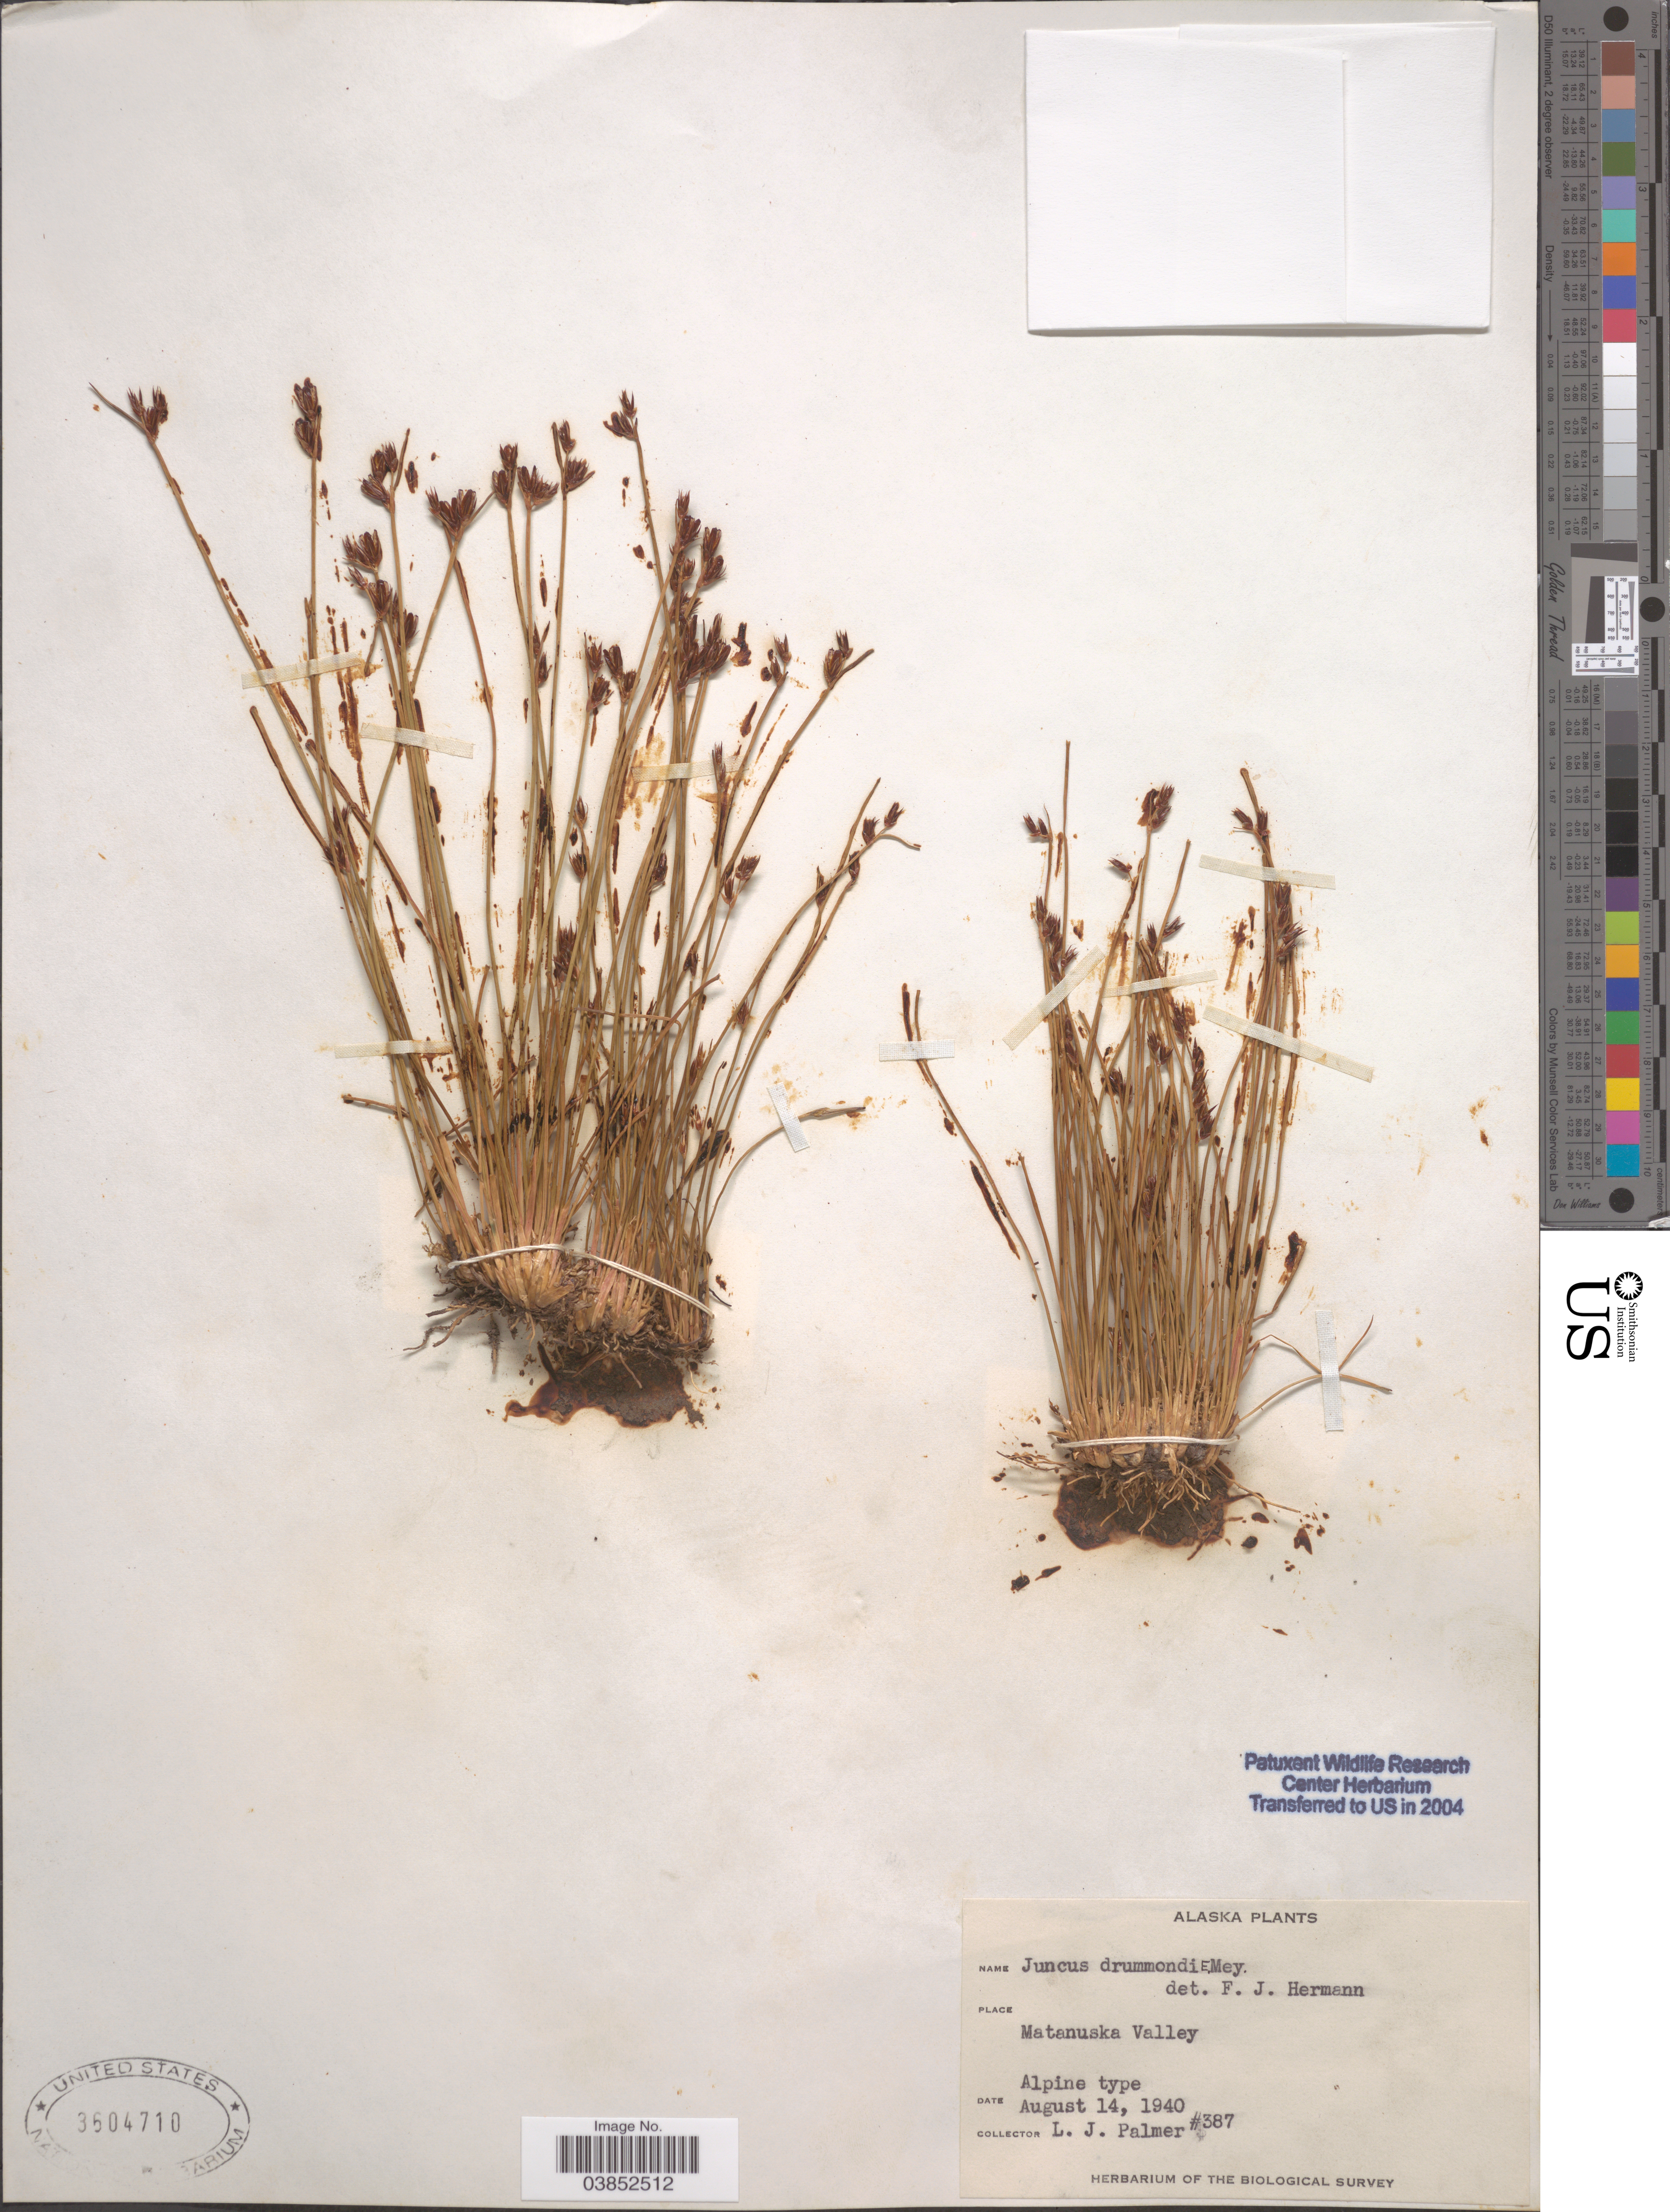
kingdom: Plantae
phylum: Tracheophyta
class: Liliopsida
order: Poales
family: Juncaceae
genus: Juncus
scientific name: Juncus drummondii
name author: E. Mey.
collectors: L. J. Palmer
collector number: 387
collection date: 1940-08-14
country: United States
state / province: Alaska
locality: Matanuska Valley.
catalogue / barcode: US 3604710